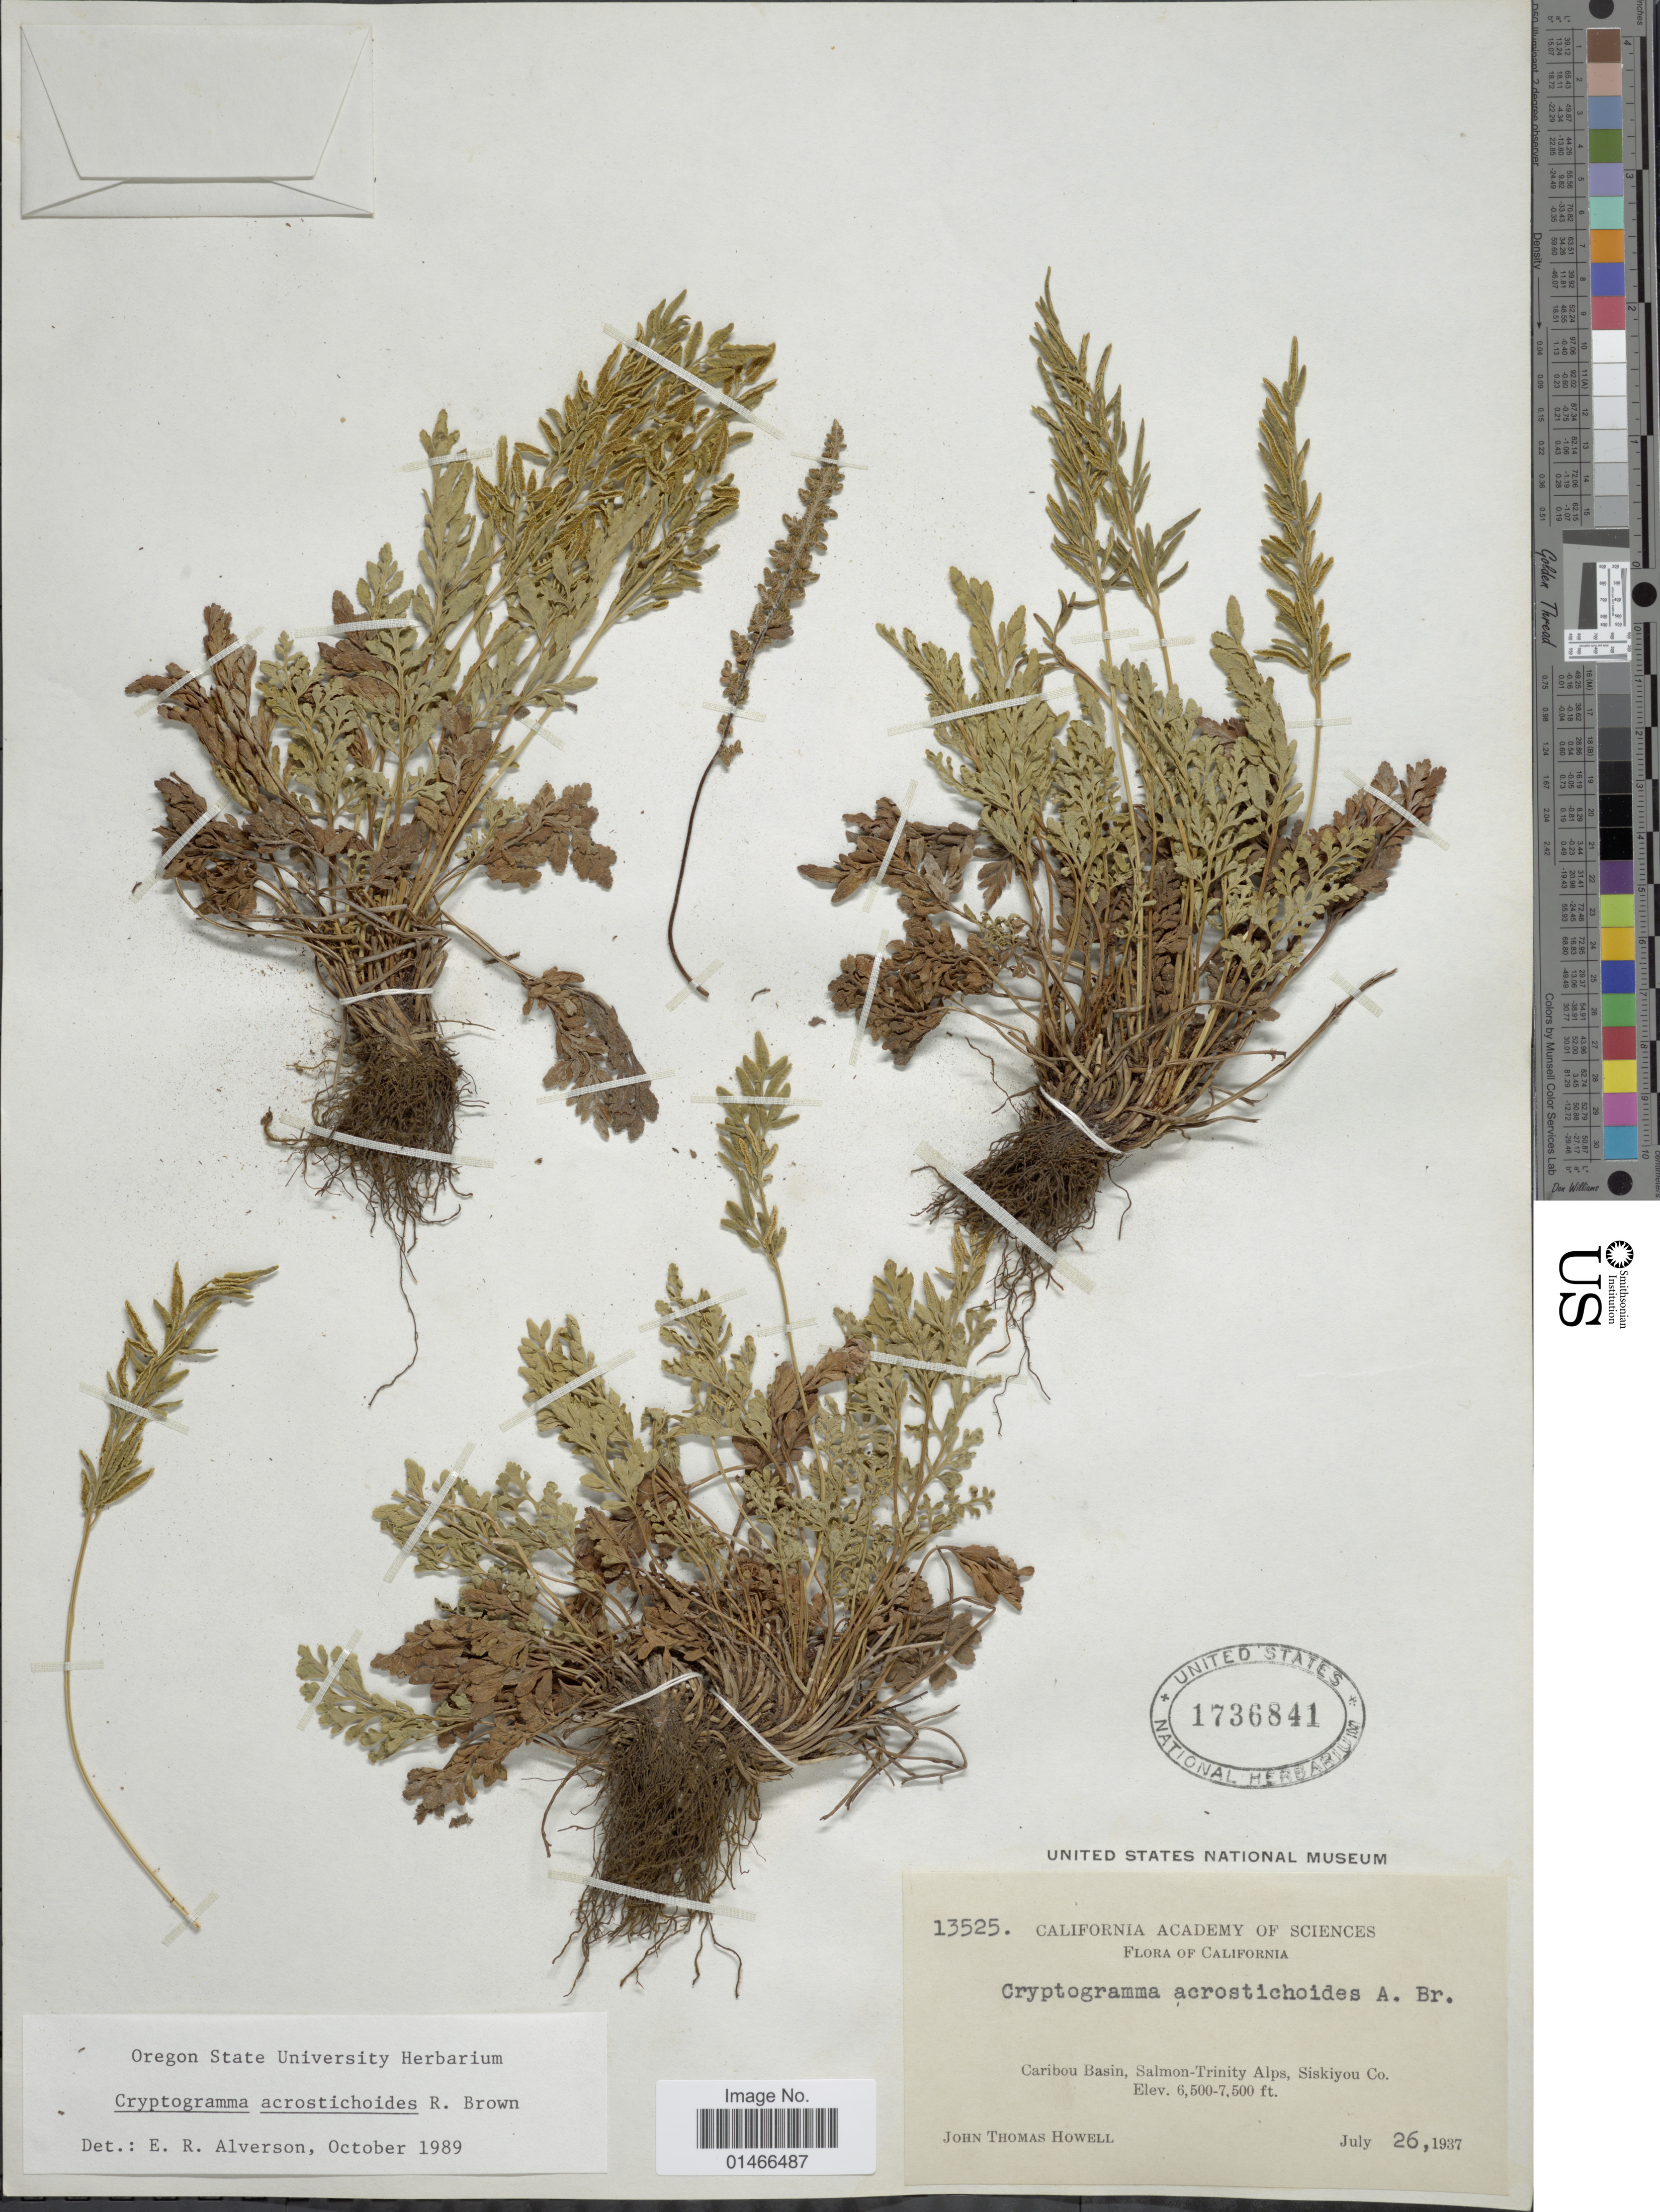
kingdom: Plantae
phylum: Tracheophyta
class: Polypodiopsida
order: Polypodiales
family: Pteridaceae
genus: Cryptogramma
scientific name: Cryptogramma acrostichoides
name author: R. Br.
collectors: J. T. Howell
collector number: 13525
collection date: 1937-07-26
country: United States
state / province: California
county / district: Siskiyou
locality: Caribou Basin, Salmon-Trinity Alps, Siskiyou Co.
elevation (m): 1981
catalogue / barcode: US 1736841